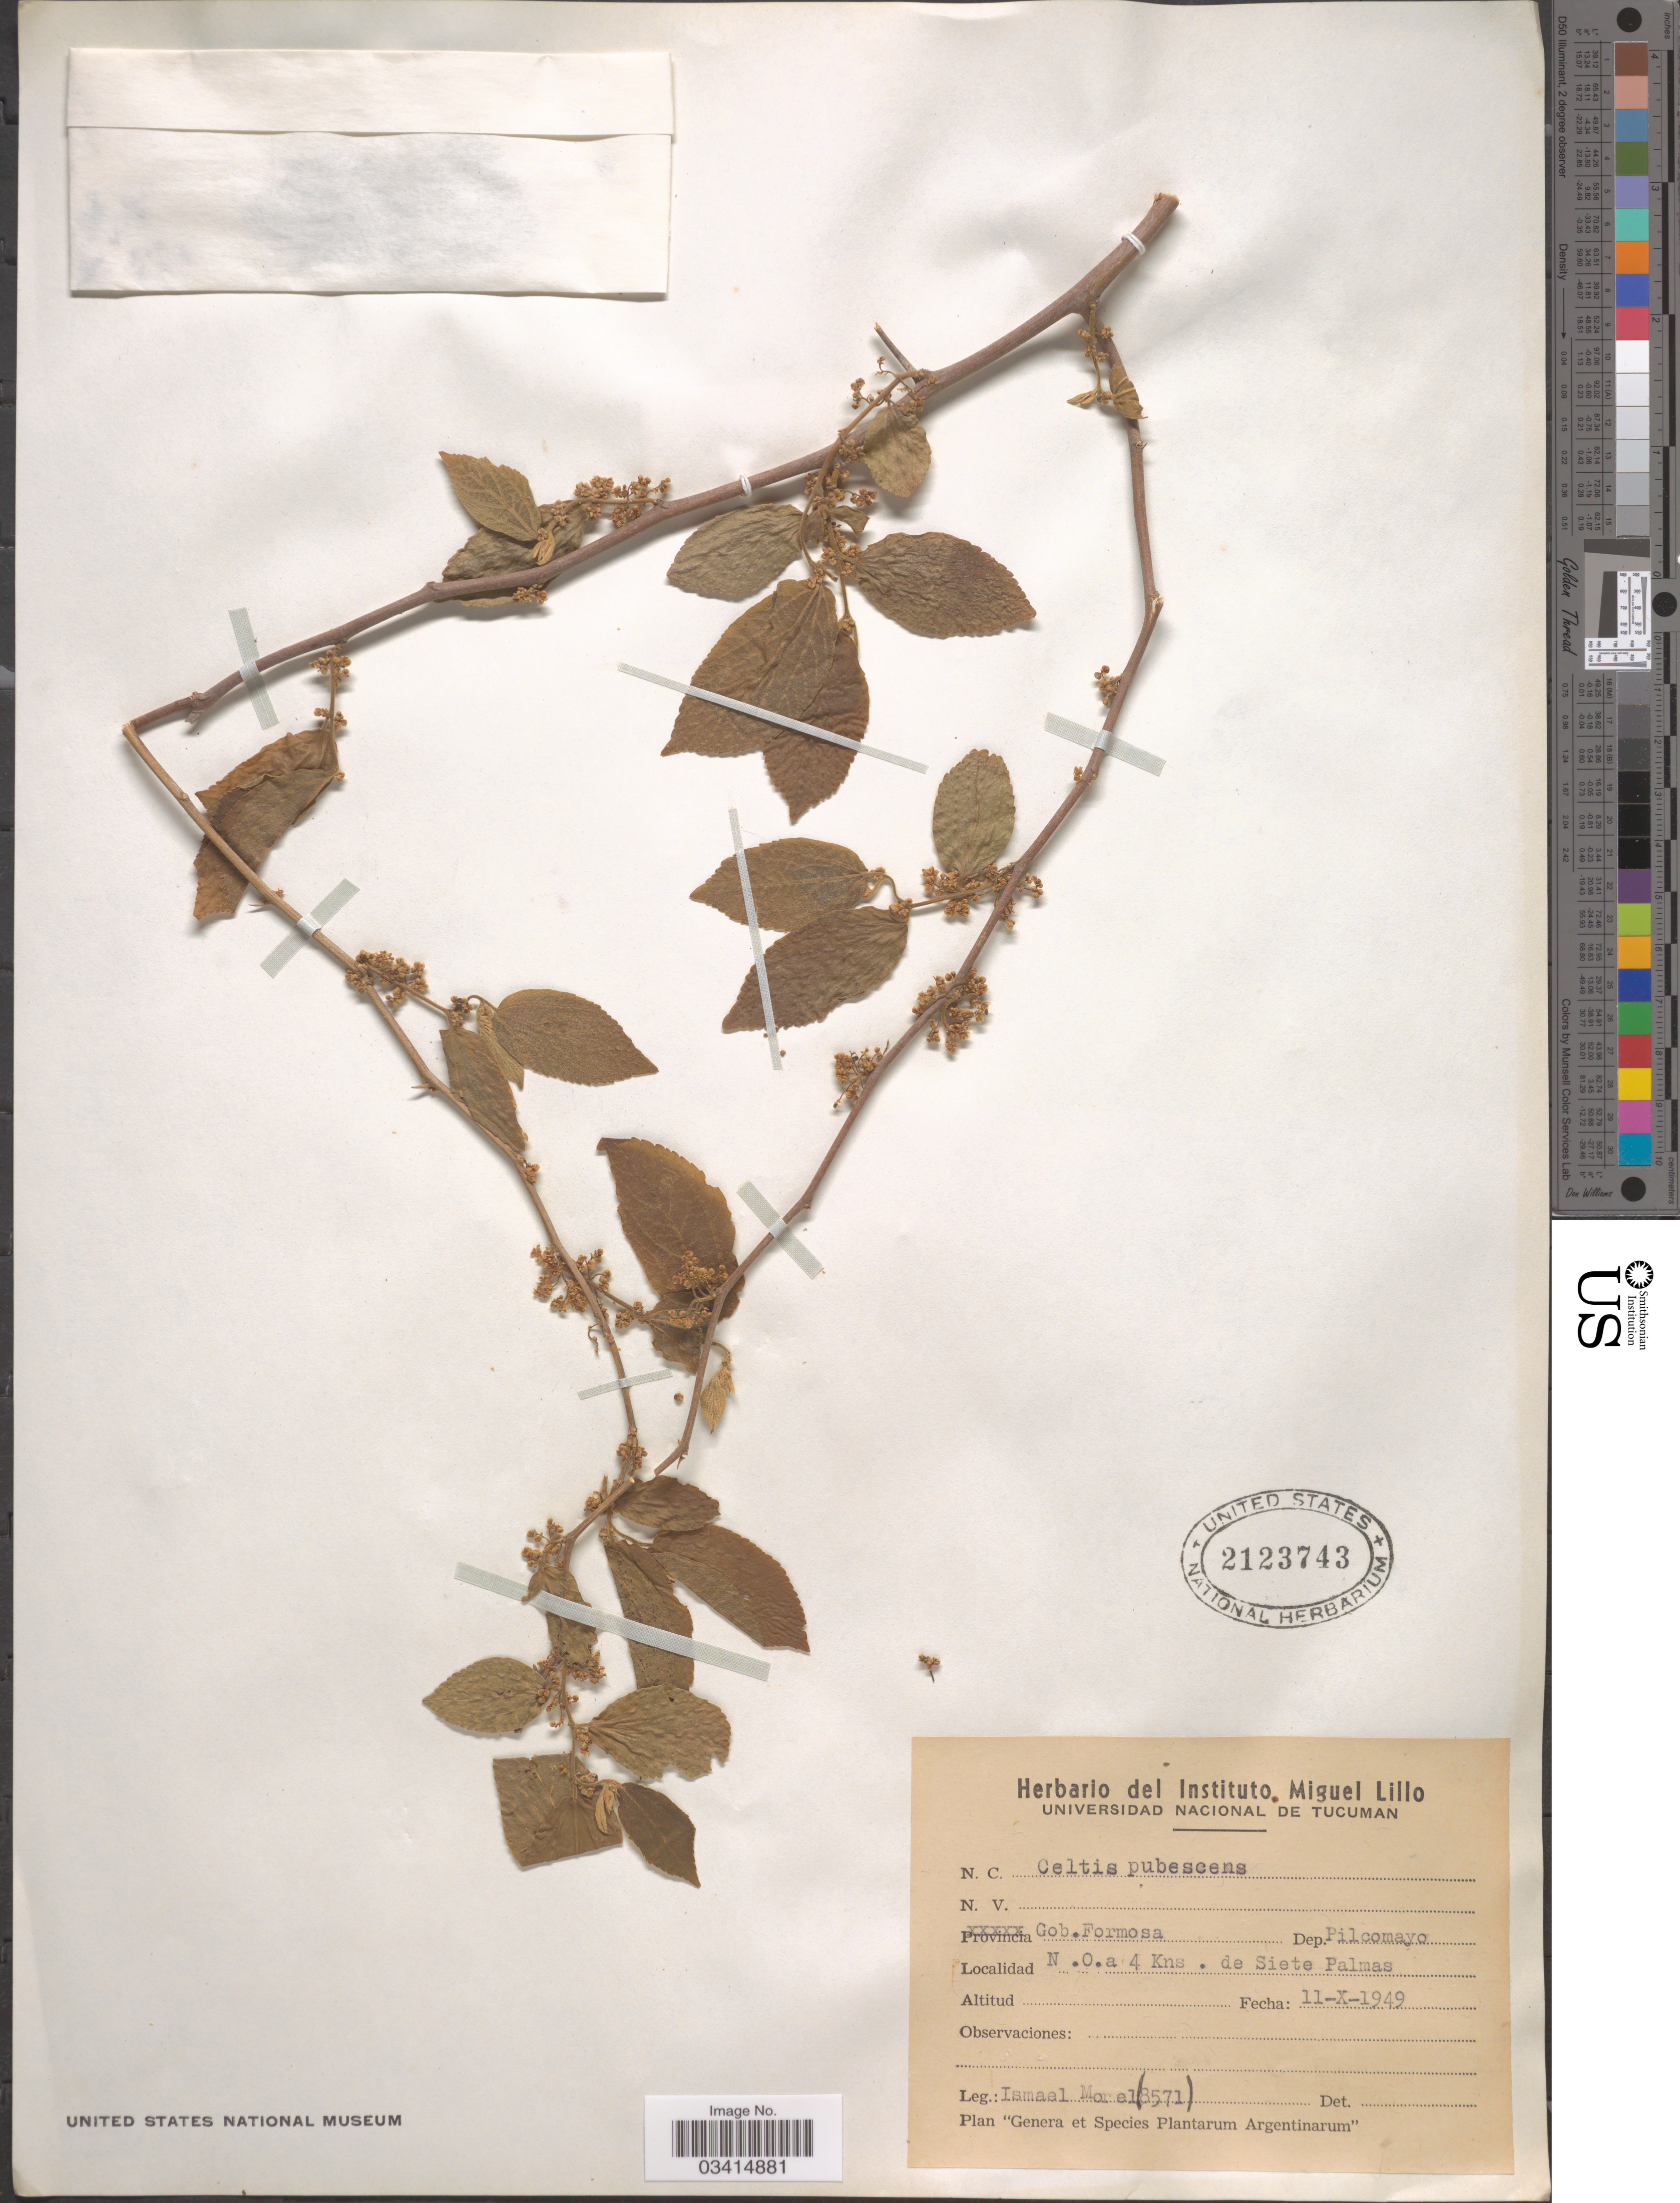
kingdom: Plantae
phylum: Tracheophyta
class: Magnoliopsida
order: Rosales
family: Cannabaceae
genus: Celtis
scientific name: Celtis pubescens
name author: (Kunth) Spreng.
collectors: I. Morel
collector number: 8571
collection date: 1949-10-11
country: Argentina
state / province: Formosa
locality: Gob. Formosa. Dep. Pilcomayo. N. O. a 4 Kns. de Siete Palmas.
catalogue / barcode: US 2123743